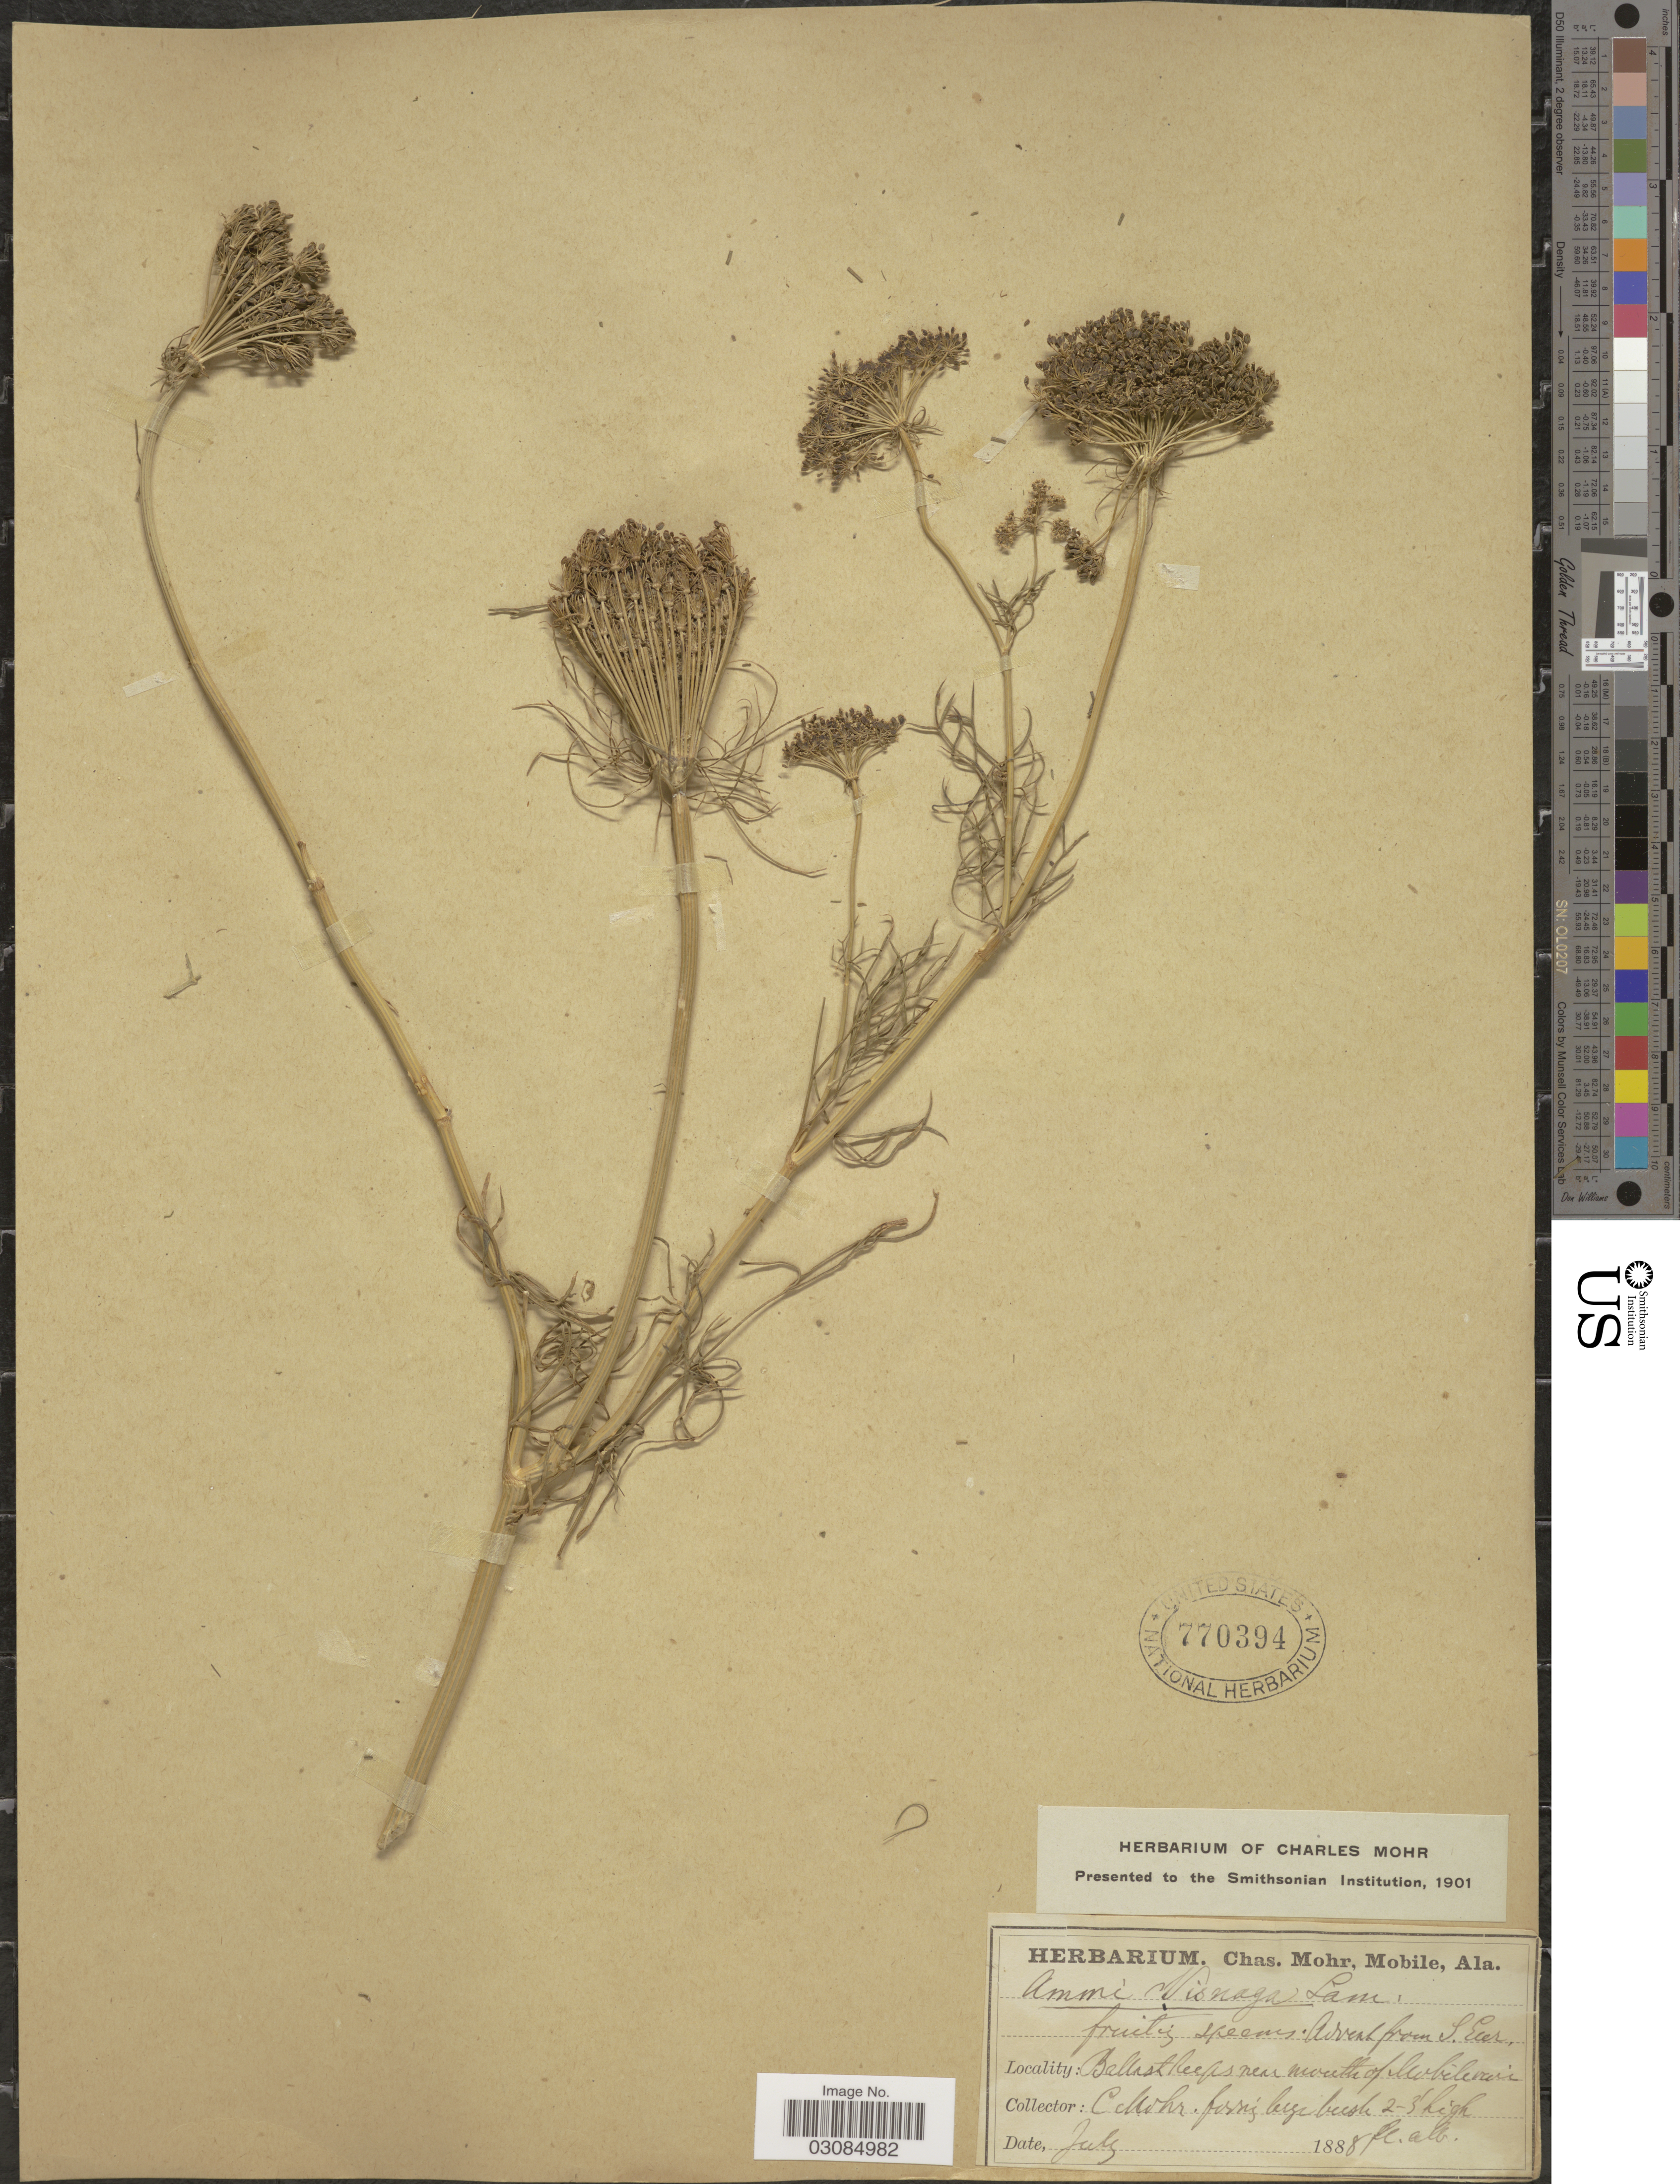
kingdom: Plantae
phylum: Tracheophyta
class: Magnoliopsida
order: Apiales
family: Apiaceae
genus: Ammi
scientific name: Ammi visnaga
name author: (L.) Lam.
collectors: Mohr, C. T. (herbarium)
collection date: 1888-07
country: United States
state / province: Alabama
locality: Near mouth of Mobile river.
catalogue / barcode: US 770394